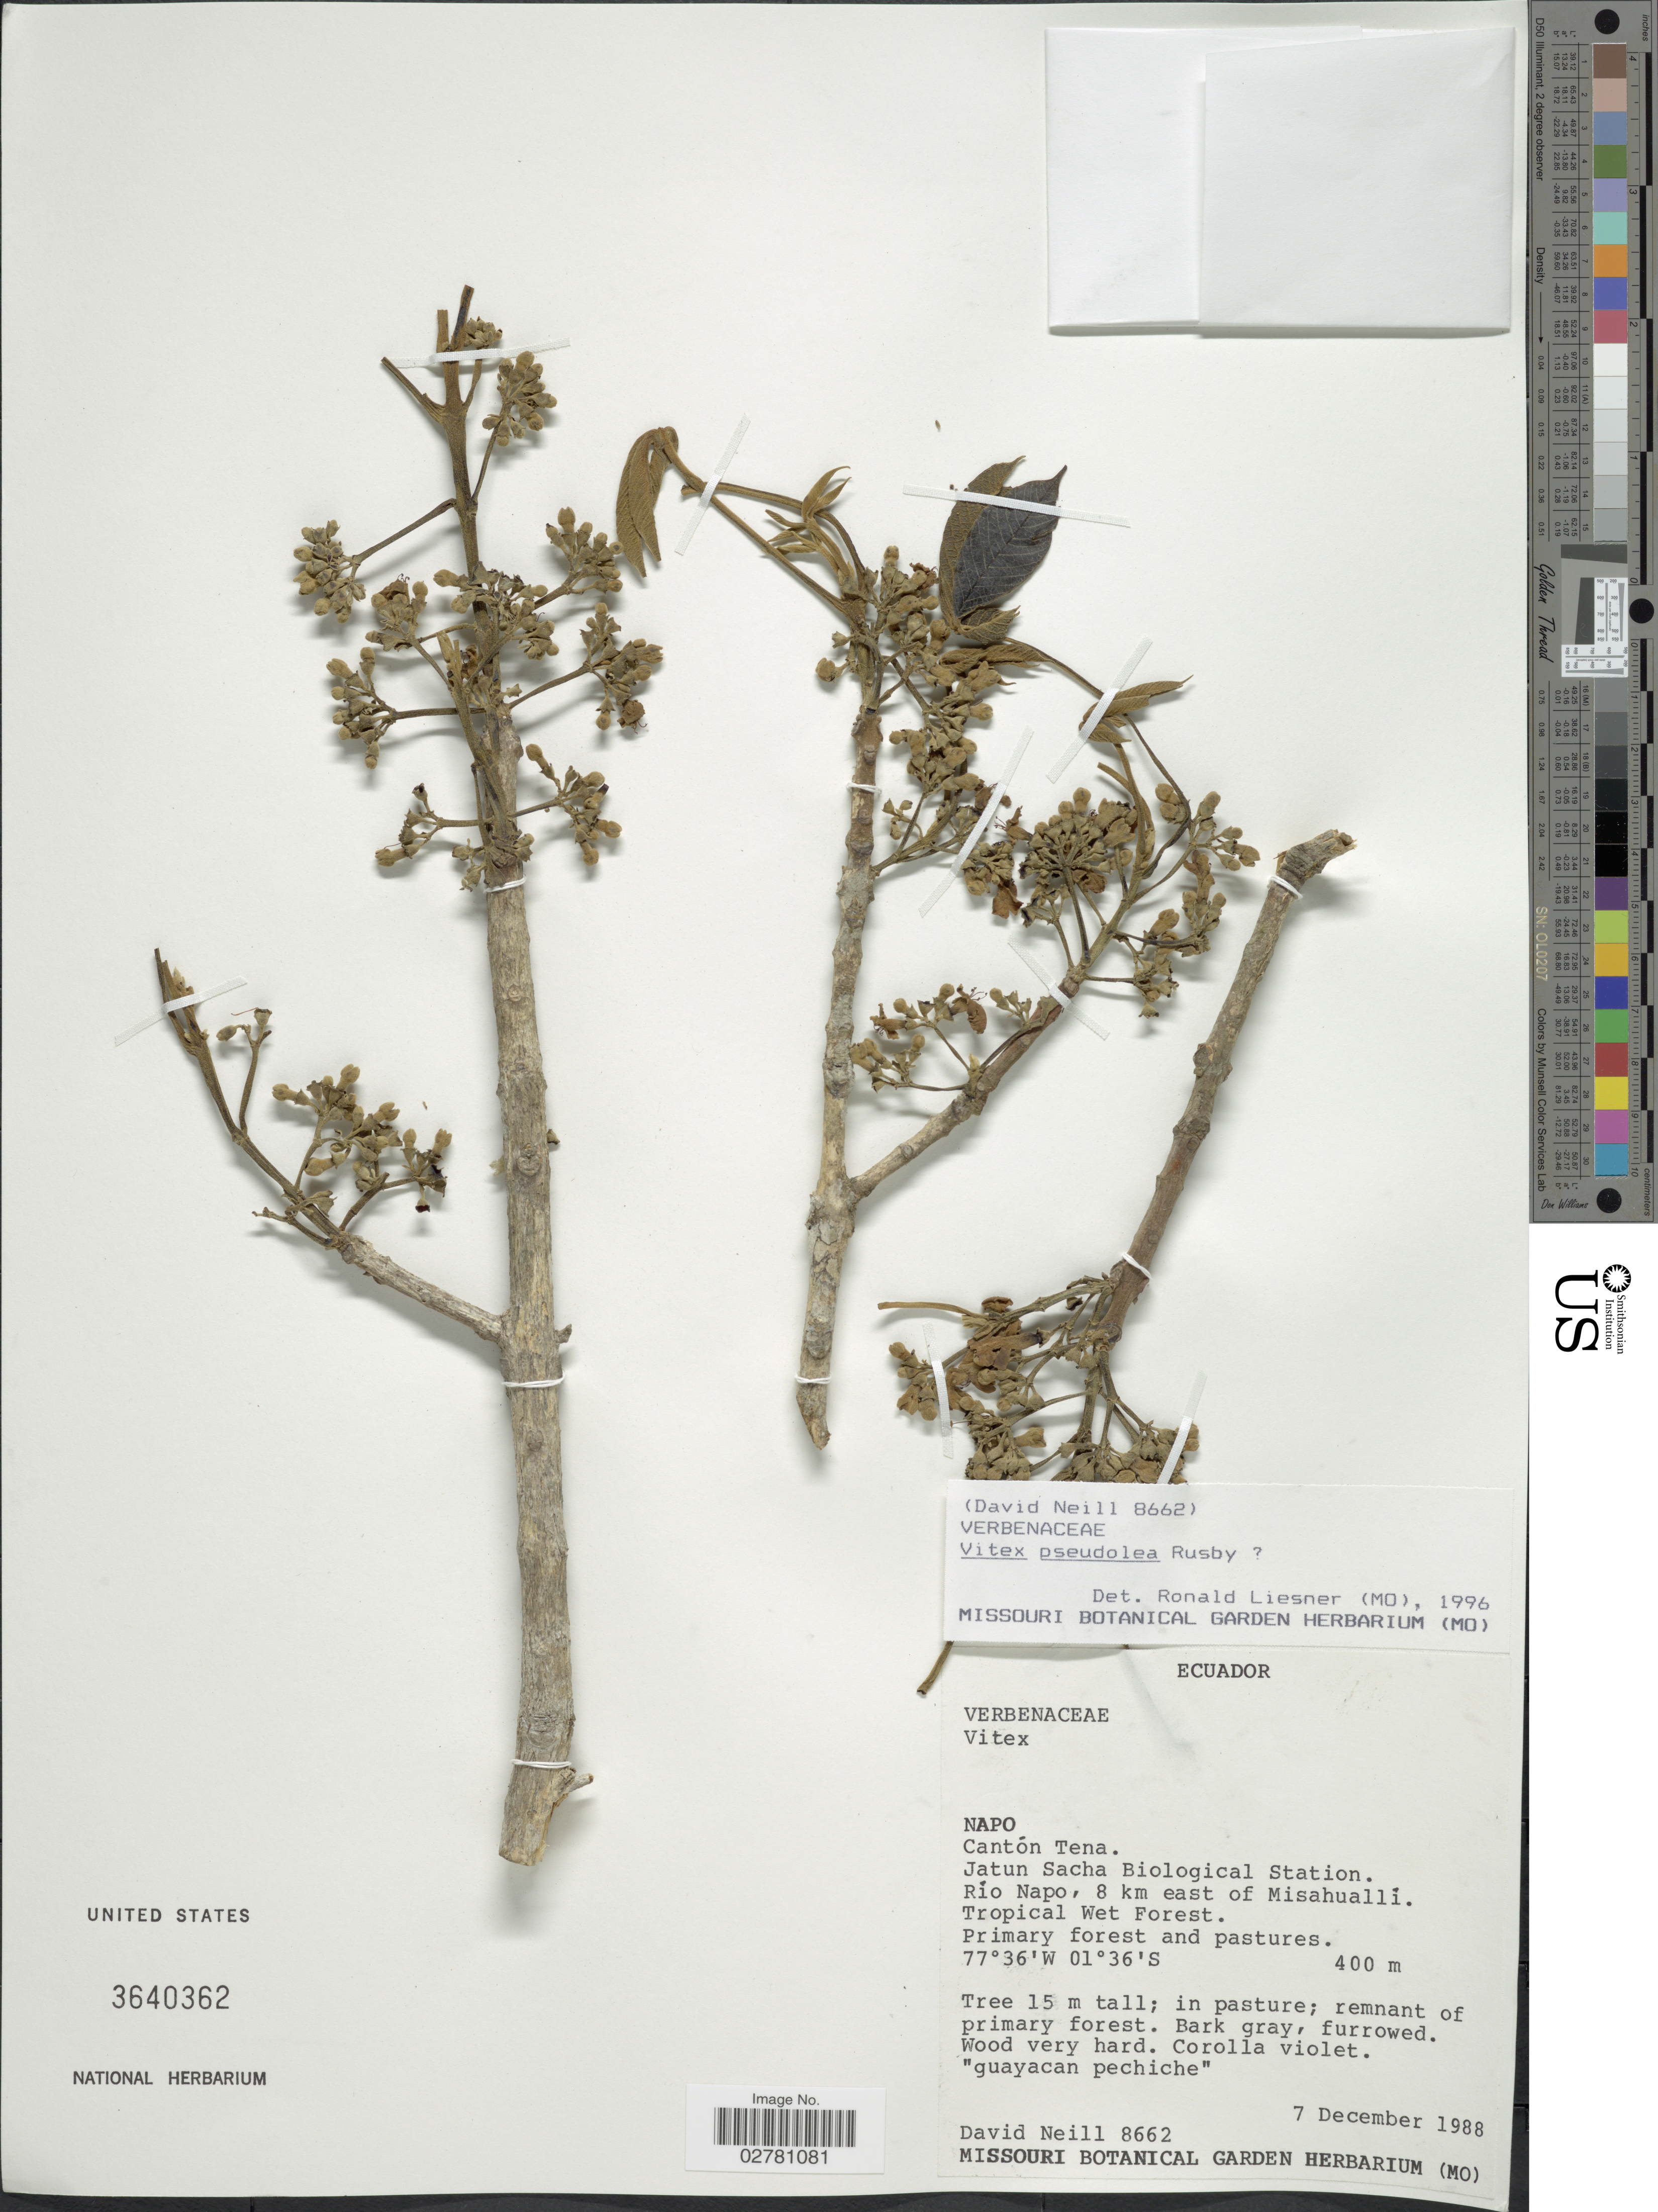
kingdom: Plantae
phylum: Tracheophyta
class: Magnoliopsida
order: Lamiales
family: Lamiaceae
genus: Vitex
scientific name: Vitex pseudolea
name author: Rusby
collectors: D. Neill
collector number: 8662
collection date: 1988-12-07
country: Ecuador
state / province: Napo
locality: Cantón Tena. Jatun Sacha Biological Station. Río Napo, 8 km east of Misahualli. Tropical Wet Forest.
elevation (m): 400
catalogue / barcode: US 3640362